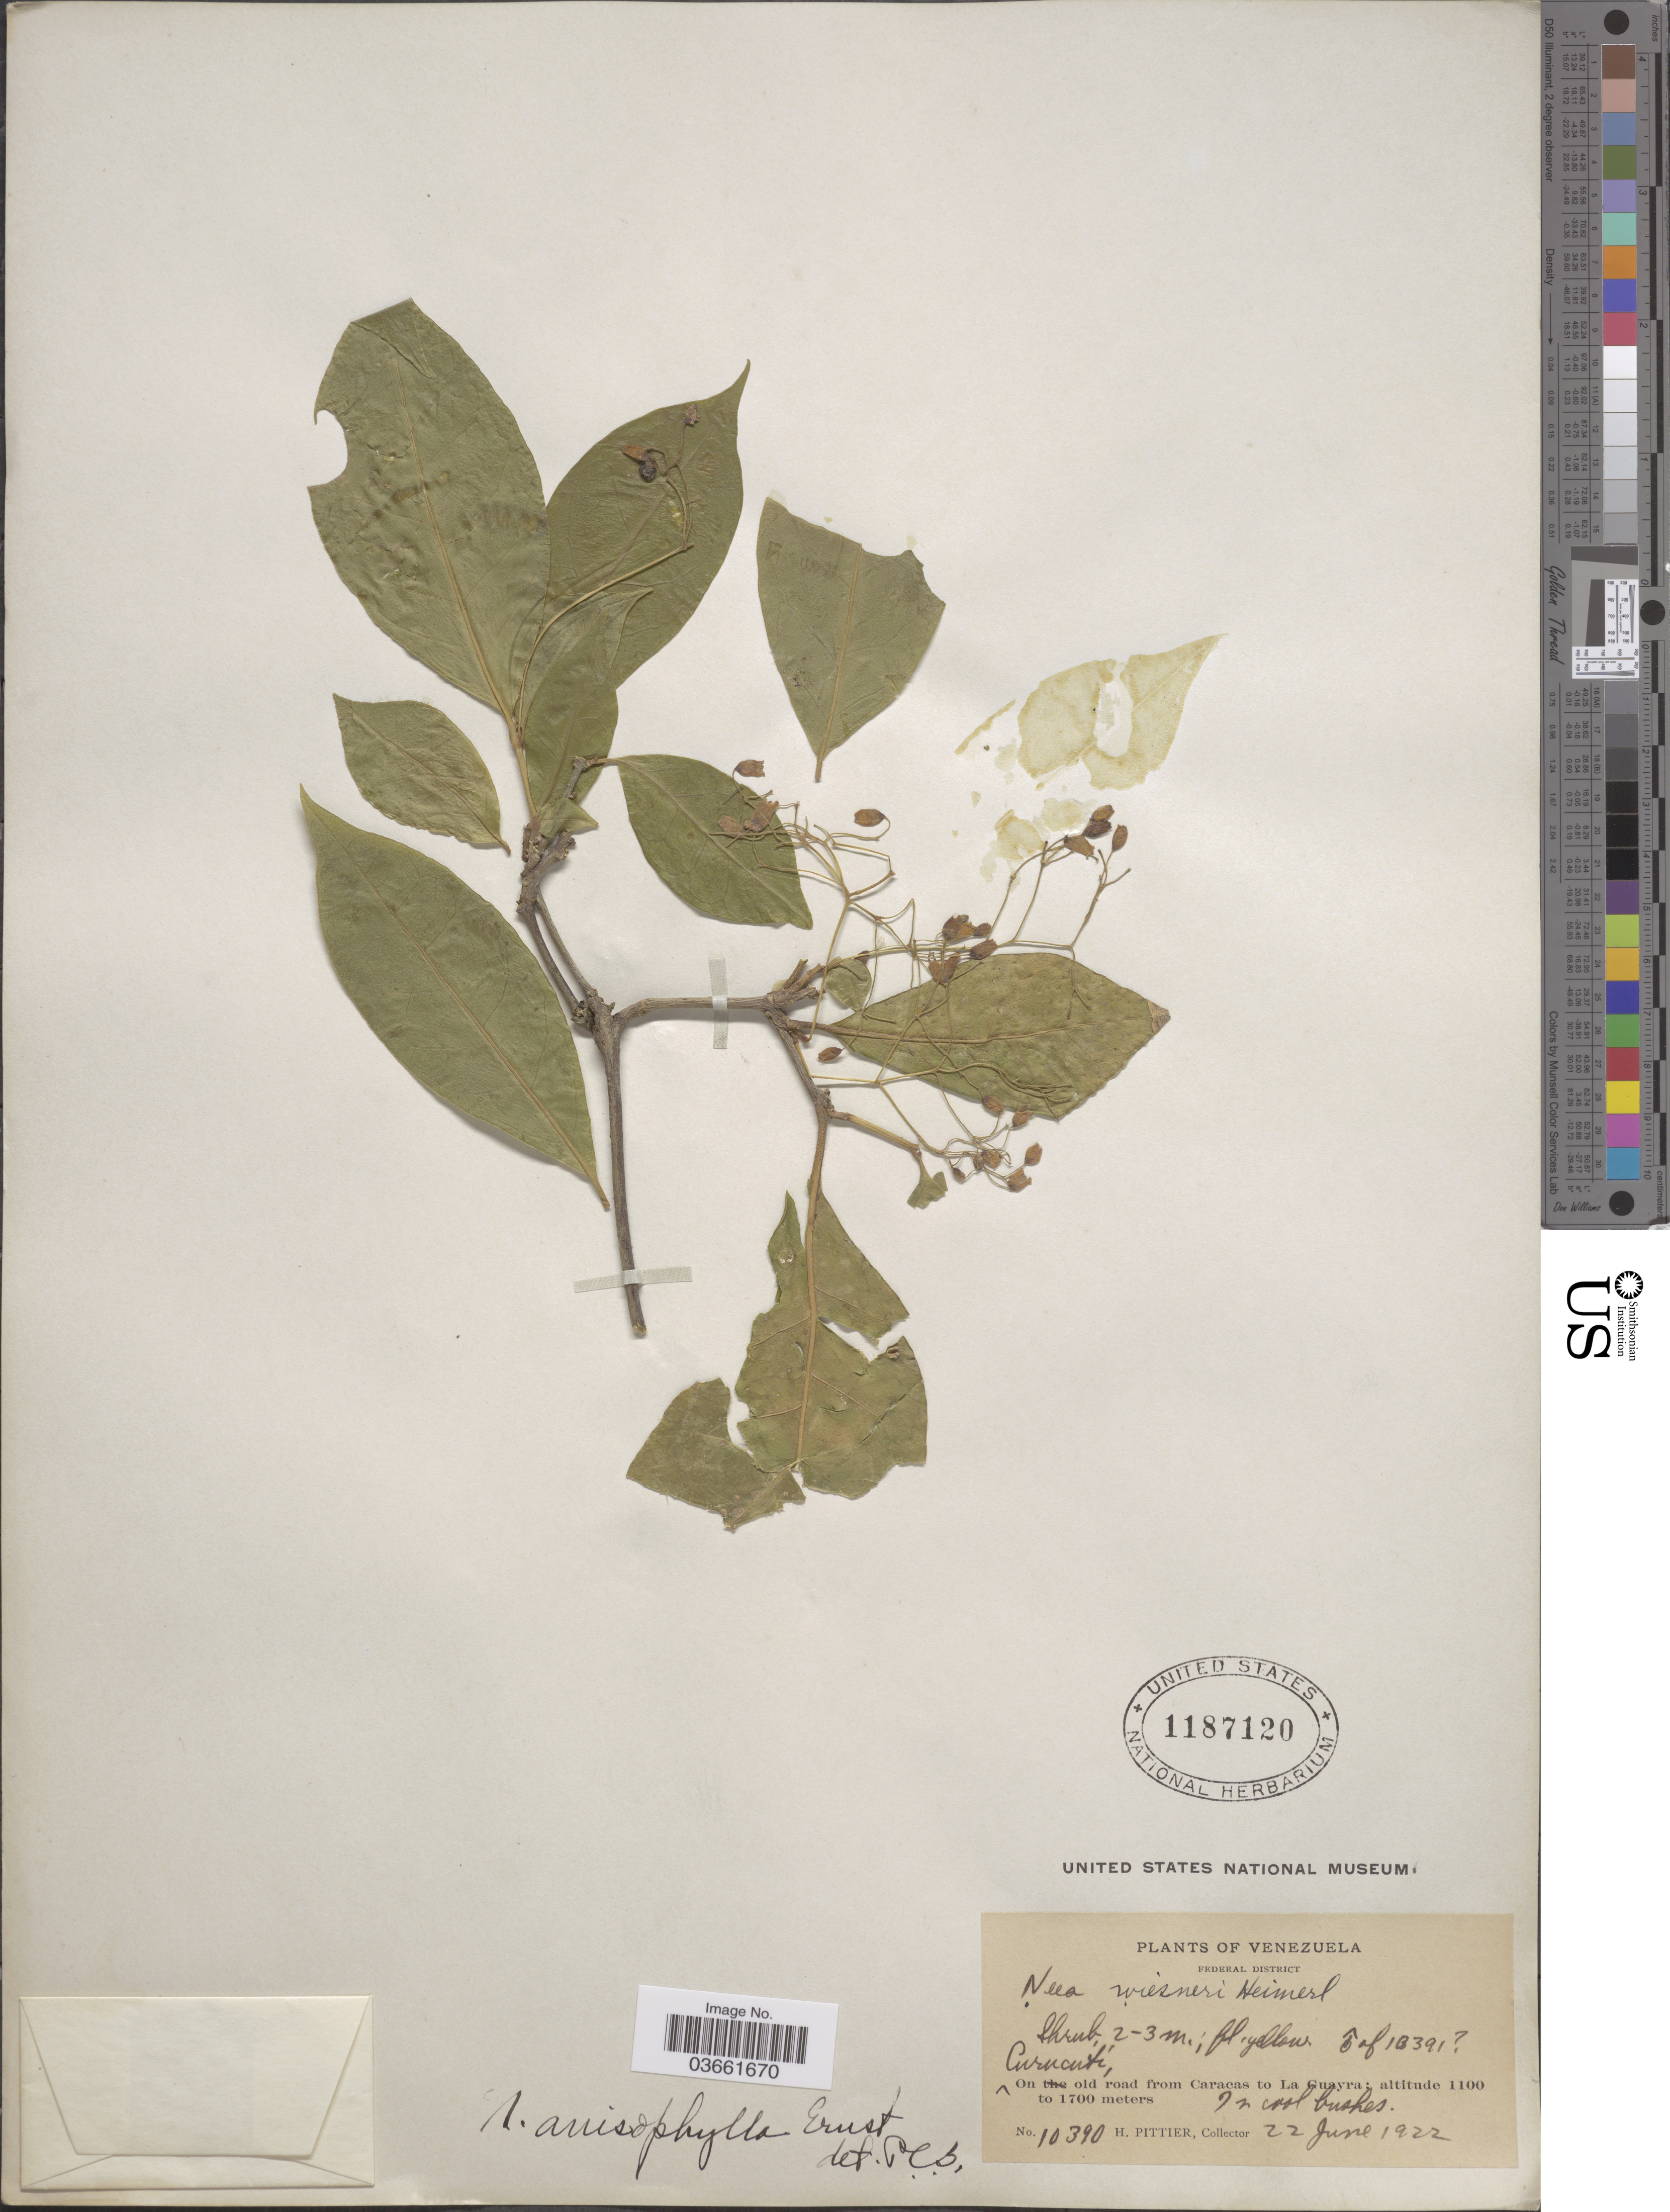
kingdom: Plantae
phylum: Tracheophyta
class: Magnoliopsida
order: Caryophyllales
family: Nyctaginaceae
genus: Neea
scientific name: Neea anisophylla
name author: Ernst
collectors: H. F. Pittier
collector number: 10390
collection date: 1922-06-22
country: Venezuela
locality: Federal District. Curucuté, on old road from Caracas to La Guayra.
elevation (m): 1100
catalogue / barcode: US 1187120